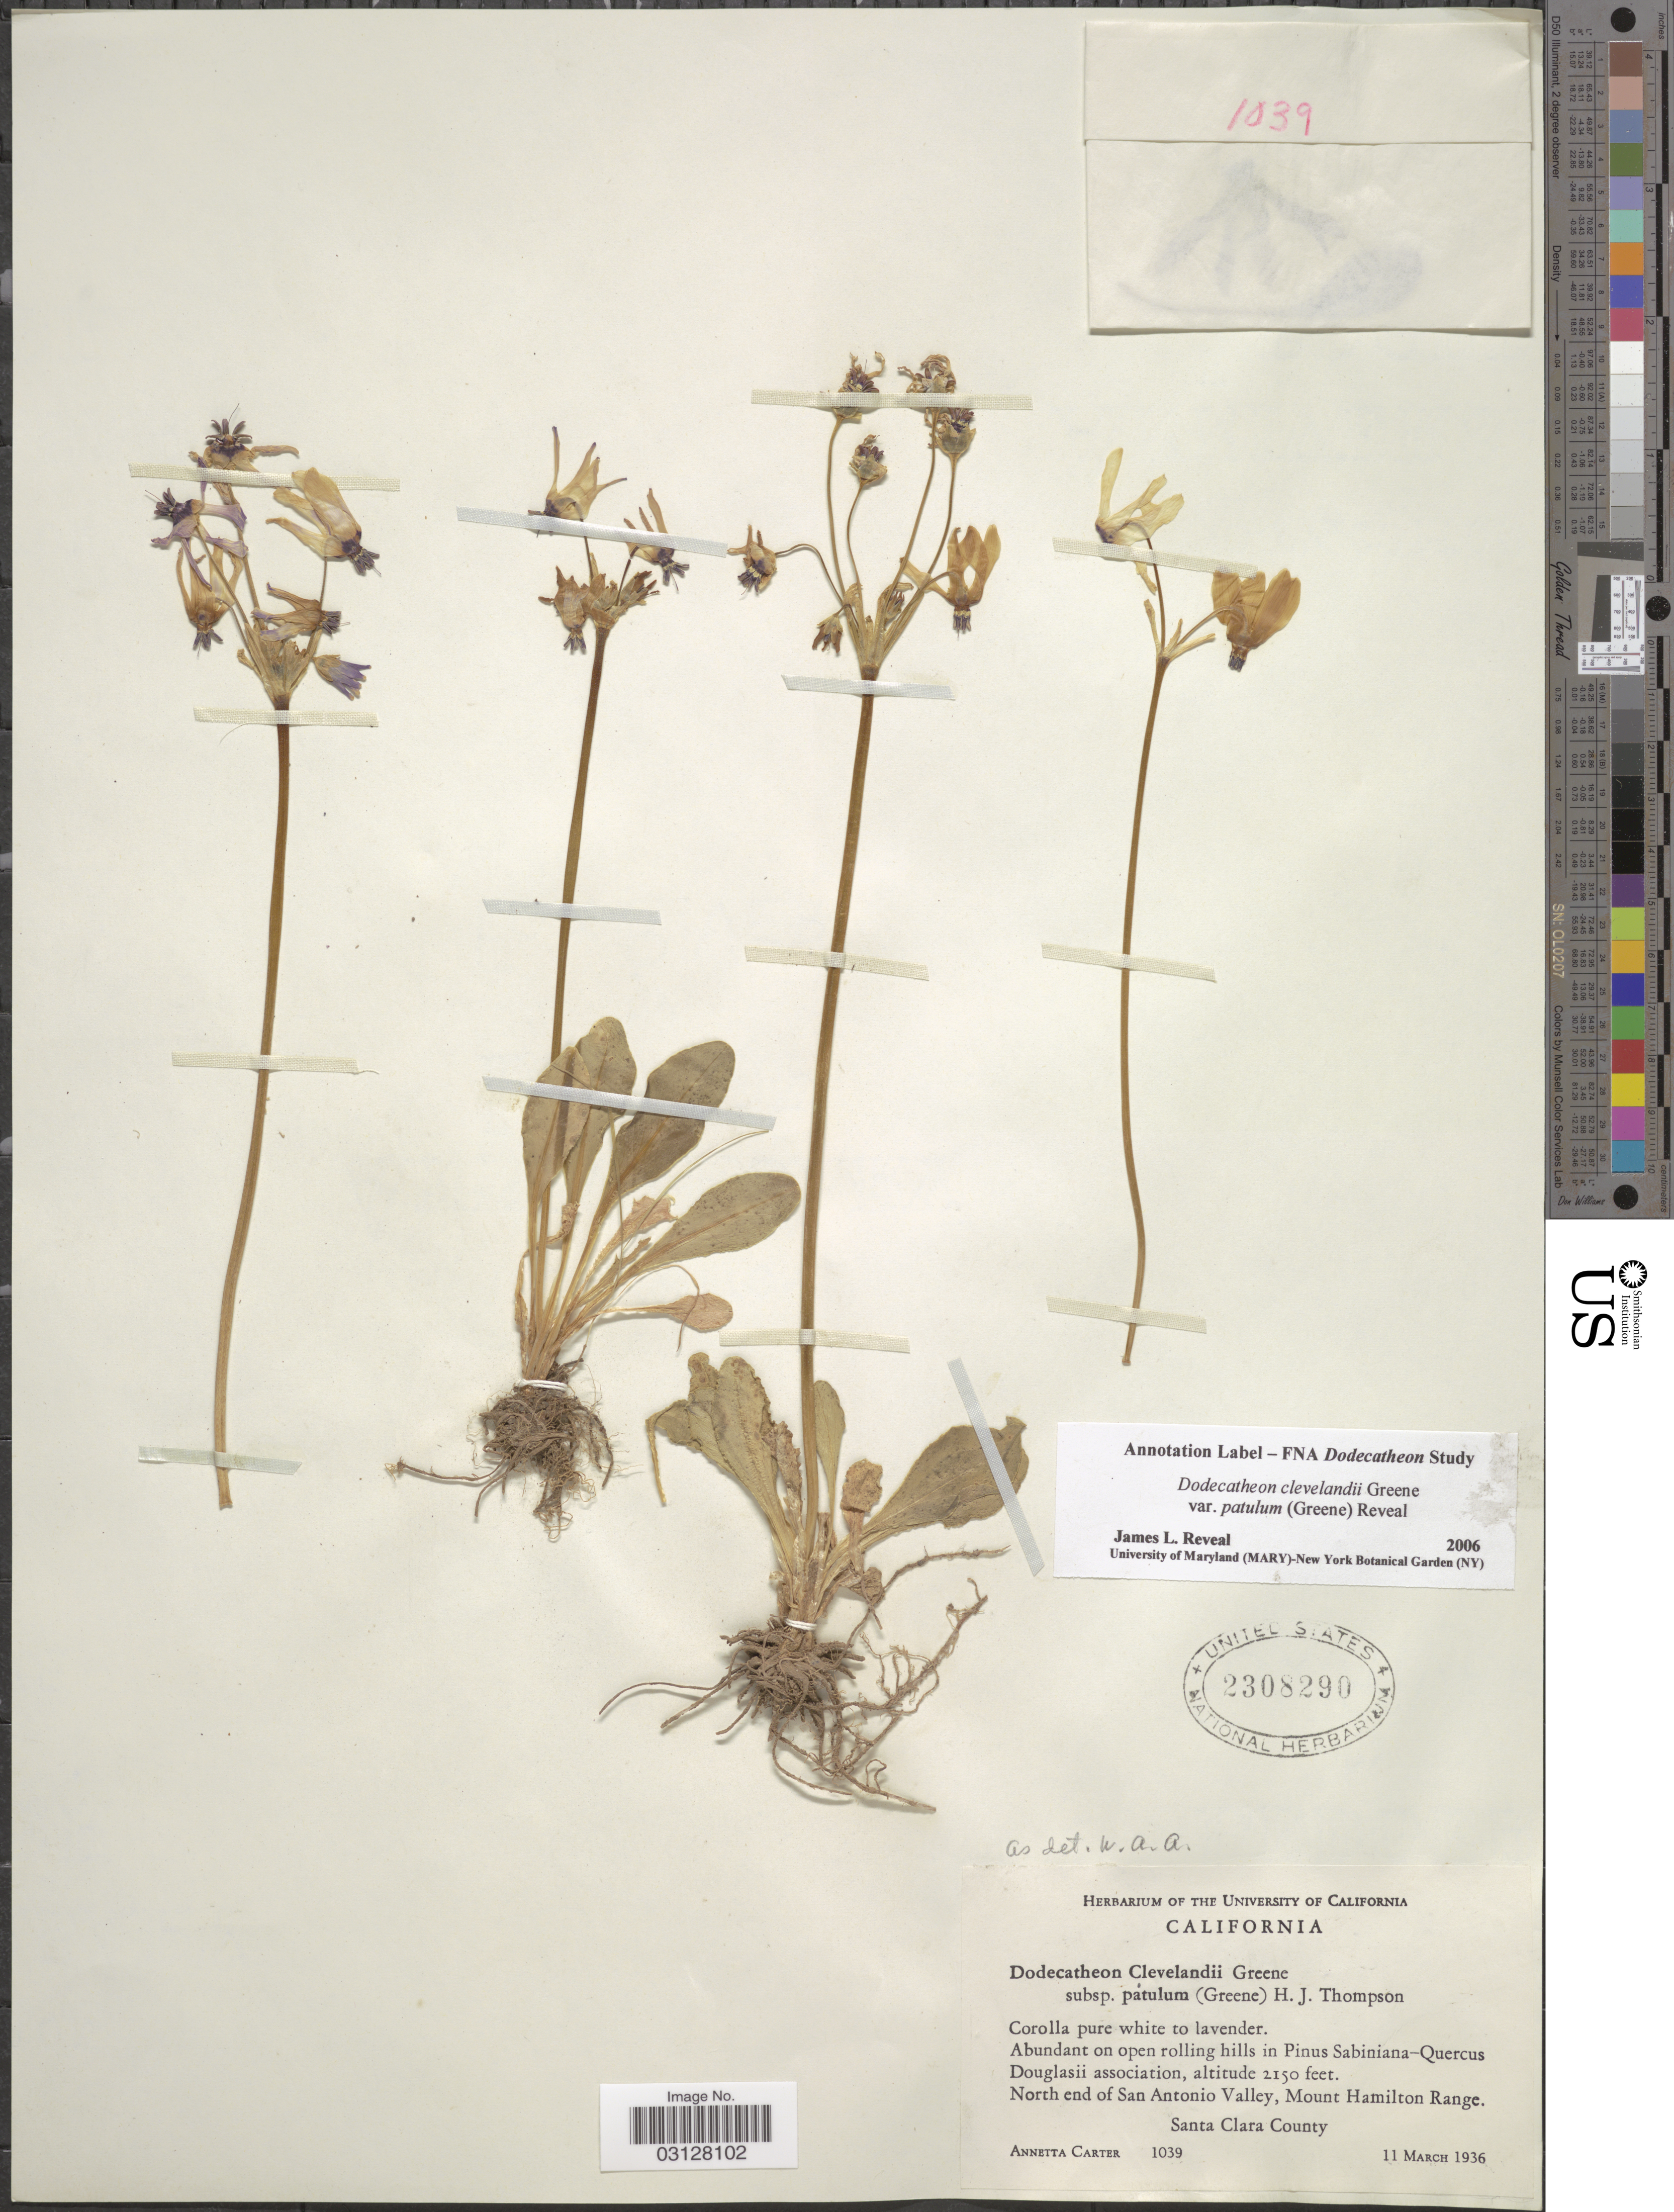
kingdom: Plantae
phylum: Tracheophyta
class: Magnoliopsida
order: Ericales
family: Primulaceae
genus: Dodecatheon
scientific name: Dodecatheon clevelandii var. patulum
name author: (Kuntze) Reveal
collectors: A. Carter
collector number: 1039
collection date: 1936-03-11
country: United States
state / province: California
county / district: Santa Clara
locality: North end of San Antonio Valley, Mount Hamilton Range. Santa Clara County.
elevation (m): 655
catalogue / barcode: US 2308290